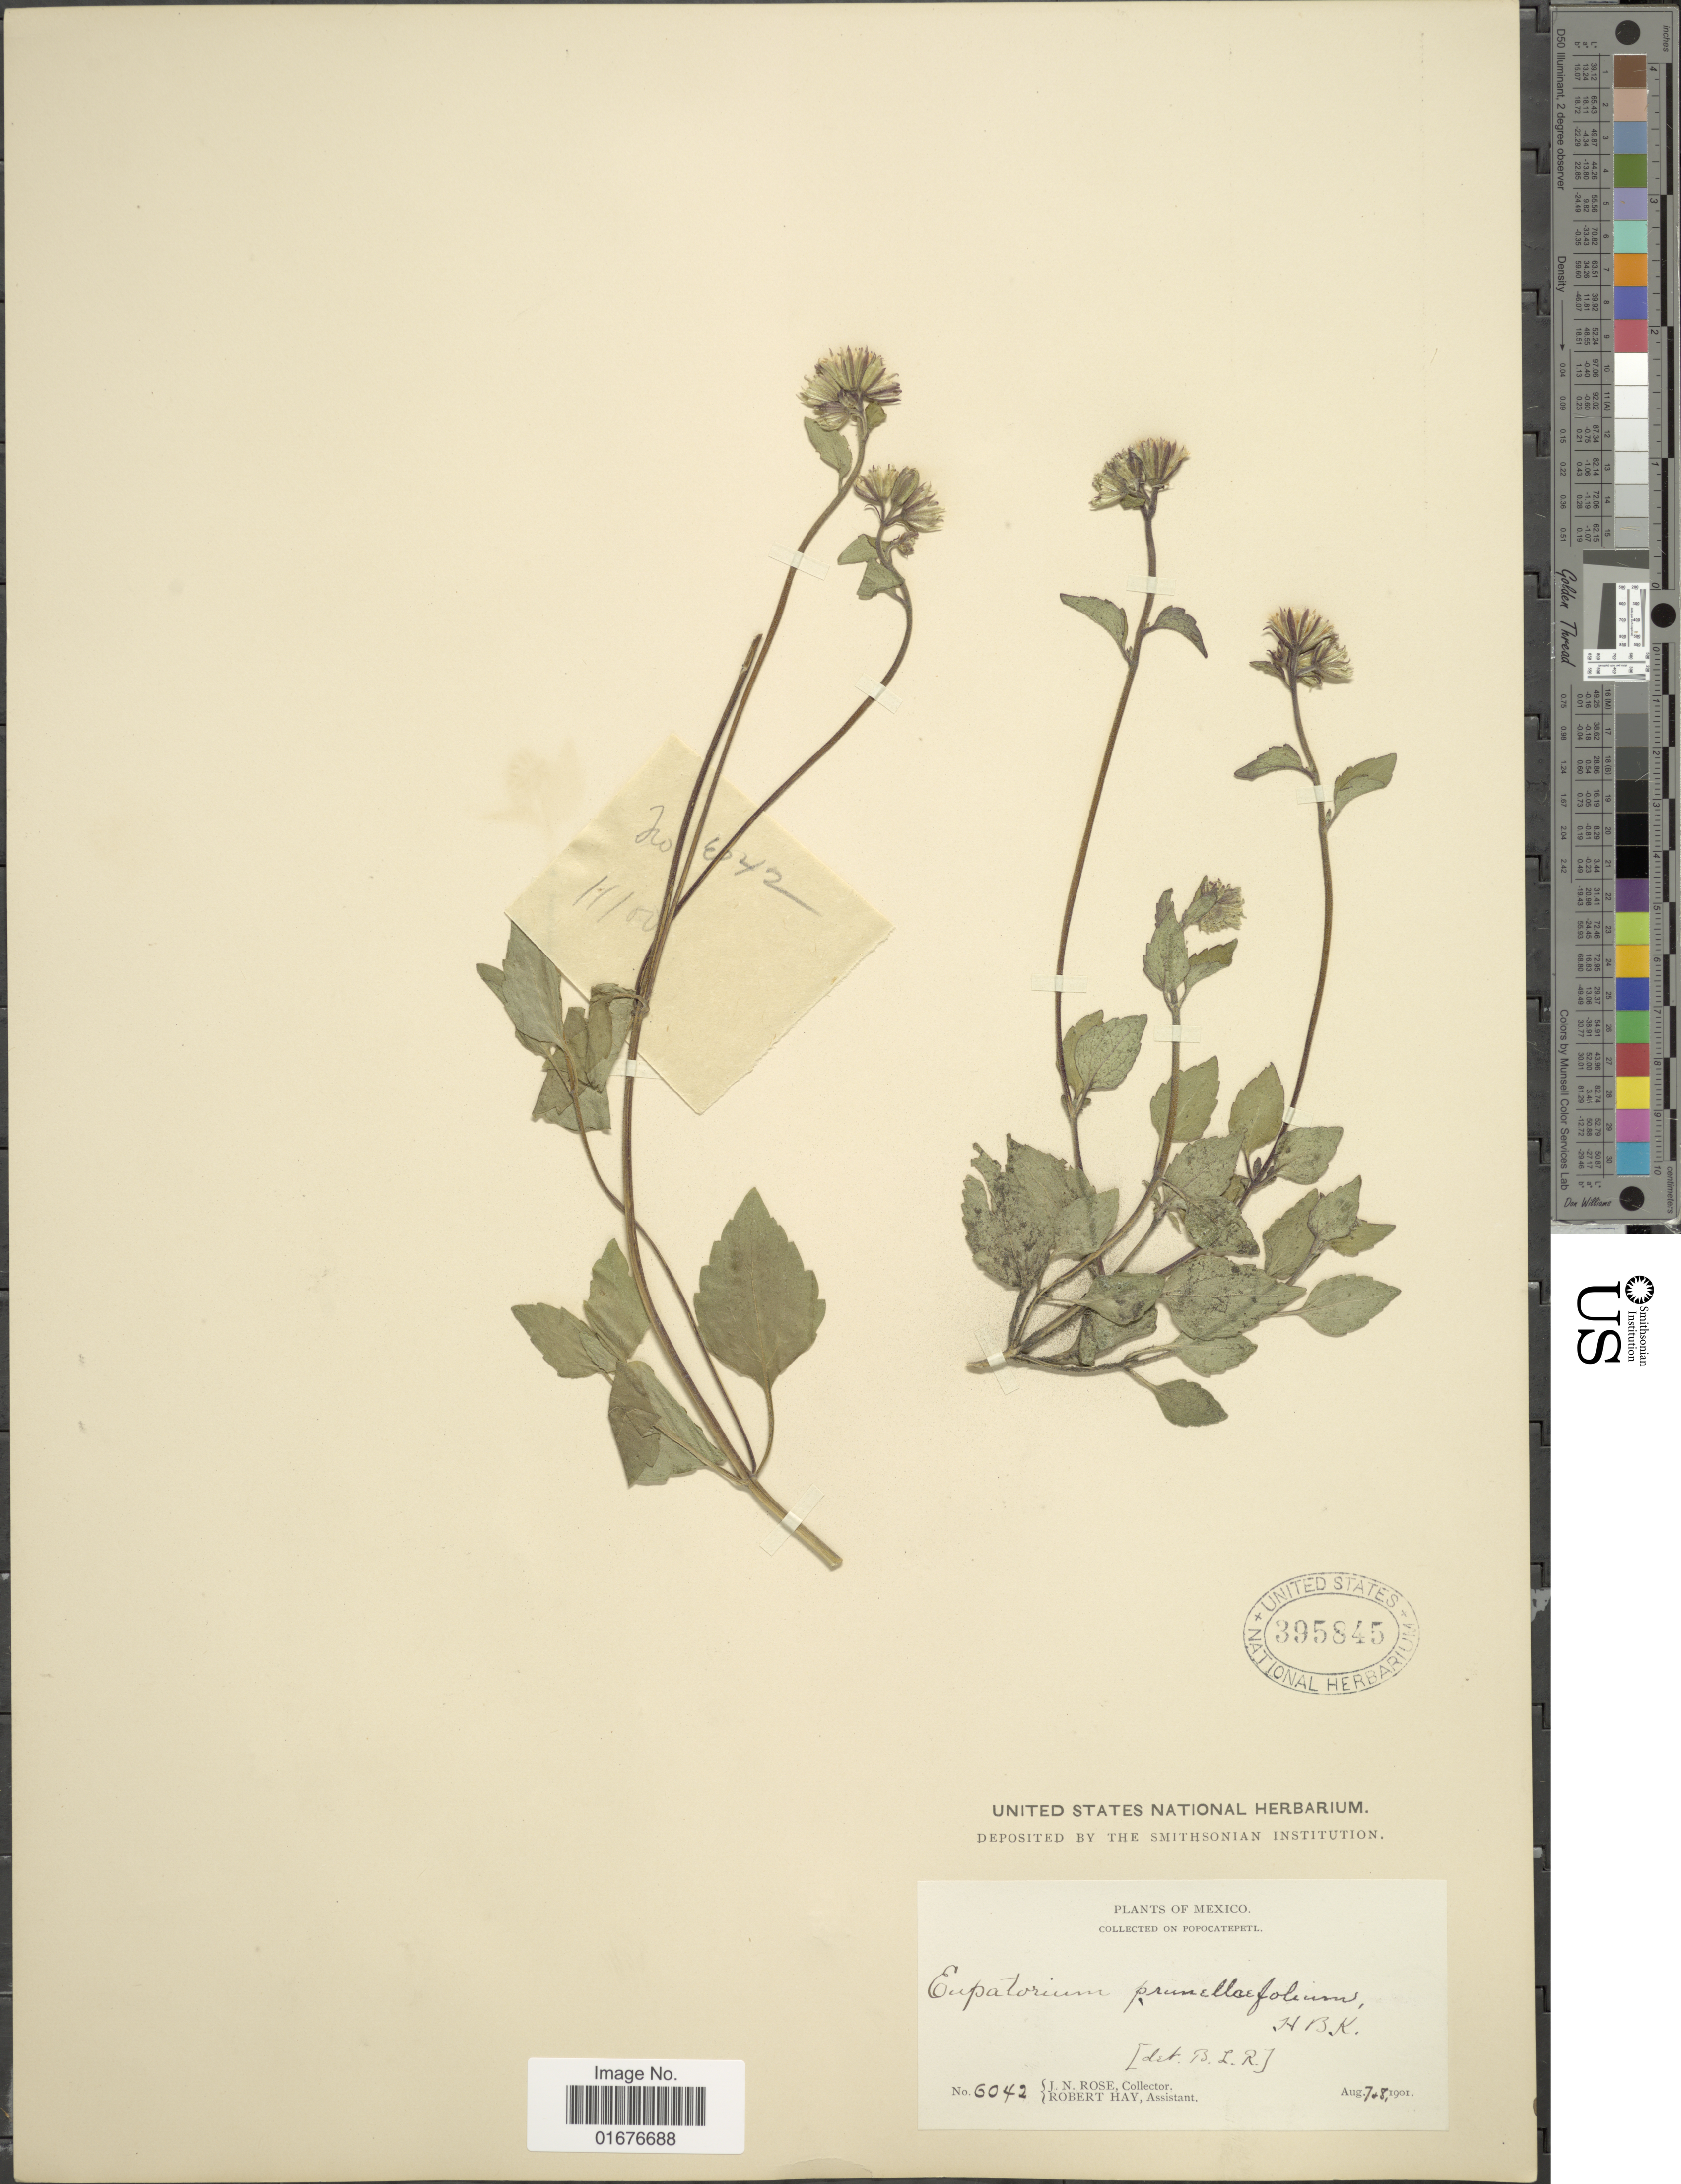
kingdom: Plantae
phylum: Tracheophyta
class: Magnoliopsida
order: Asterales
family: Asteraceae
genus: Ageratina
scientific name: Ageratina prunellaefolia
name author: (Kunth) R.M. King & H. Rob.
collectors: J. N. Rose & R. Hay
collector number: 6042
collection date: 1901-08-07/1901-08-08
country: Mexico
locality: Popocatepeti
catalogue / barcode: US 395845